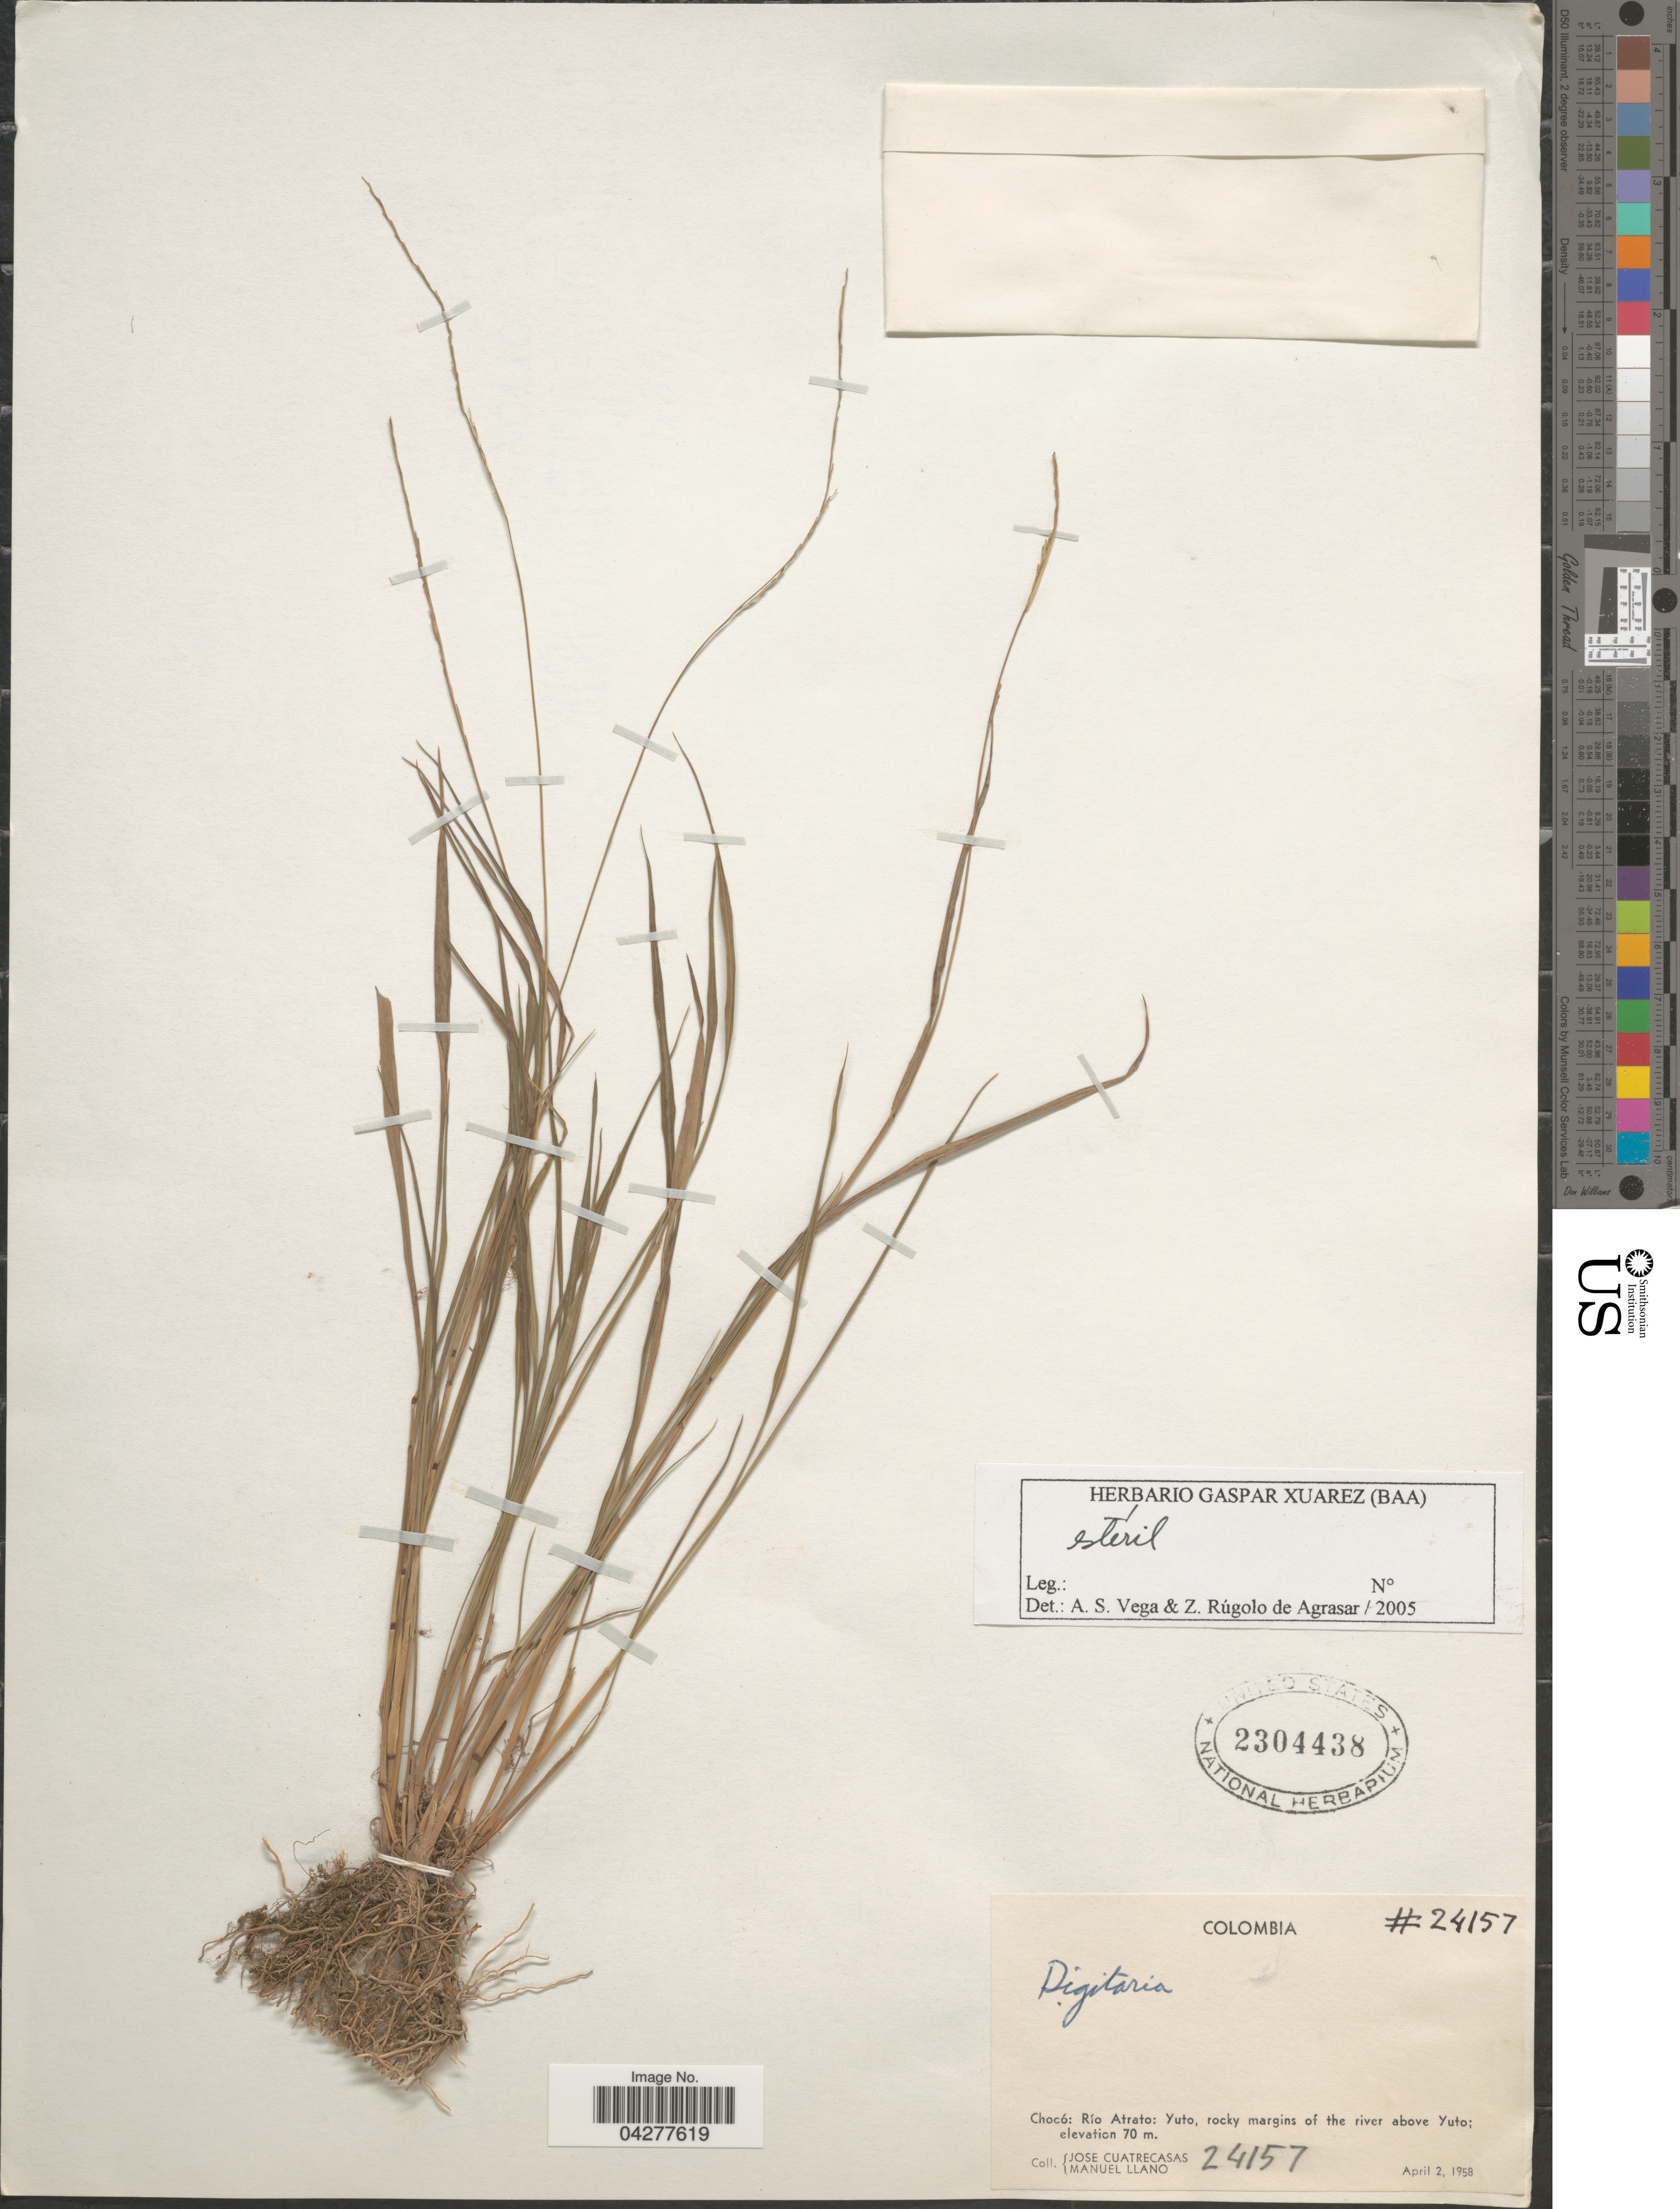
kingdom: Plantae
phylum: Tracheophyta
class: Liliopsida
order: Poales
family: Poaceae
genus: Digitaria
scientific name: Digitaria sp.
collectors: J. Cuatrecasas & M. Llano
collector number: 24157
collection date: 1958-04-02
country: Colombia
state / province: Chocó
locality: Río Atrato: Yuto, rocky margins of the river above Yuto.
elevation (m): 70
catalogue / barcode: US 2304438